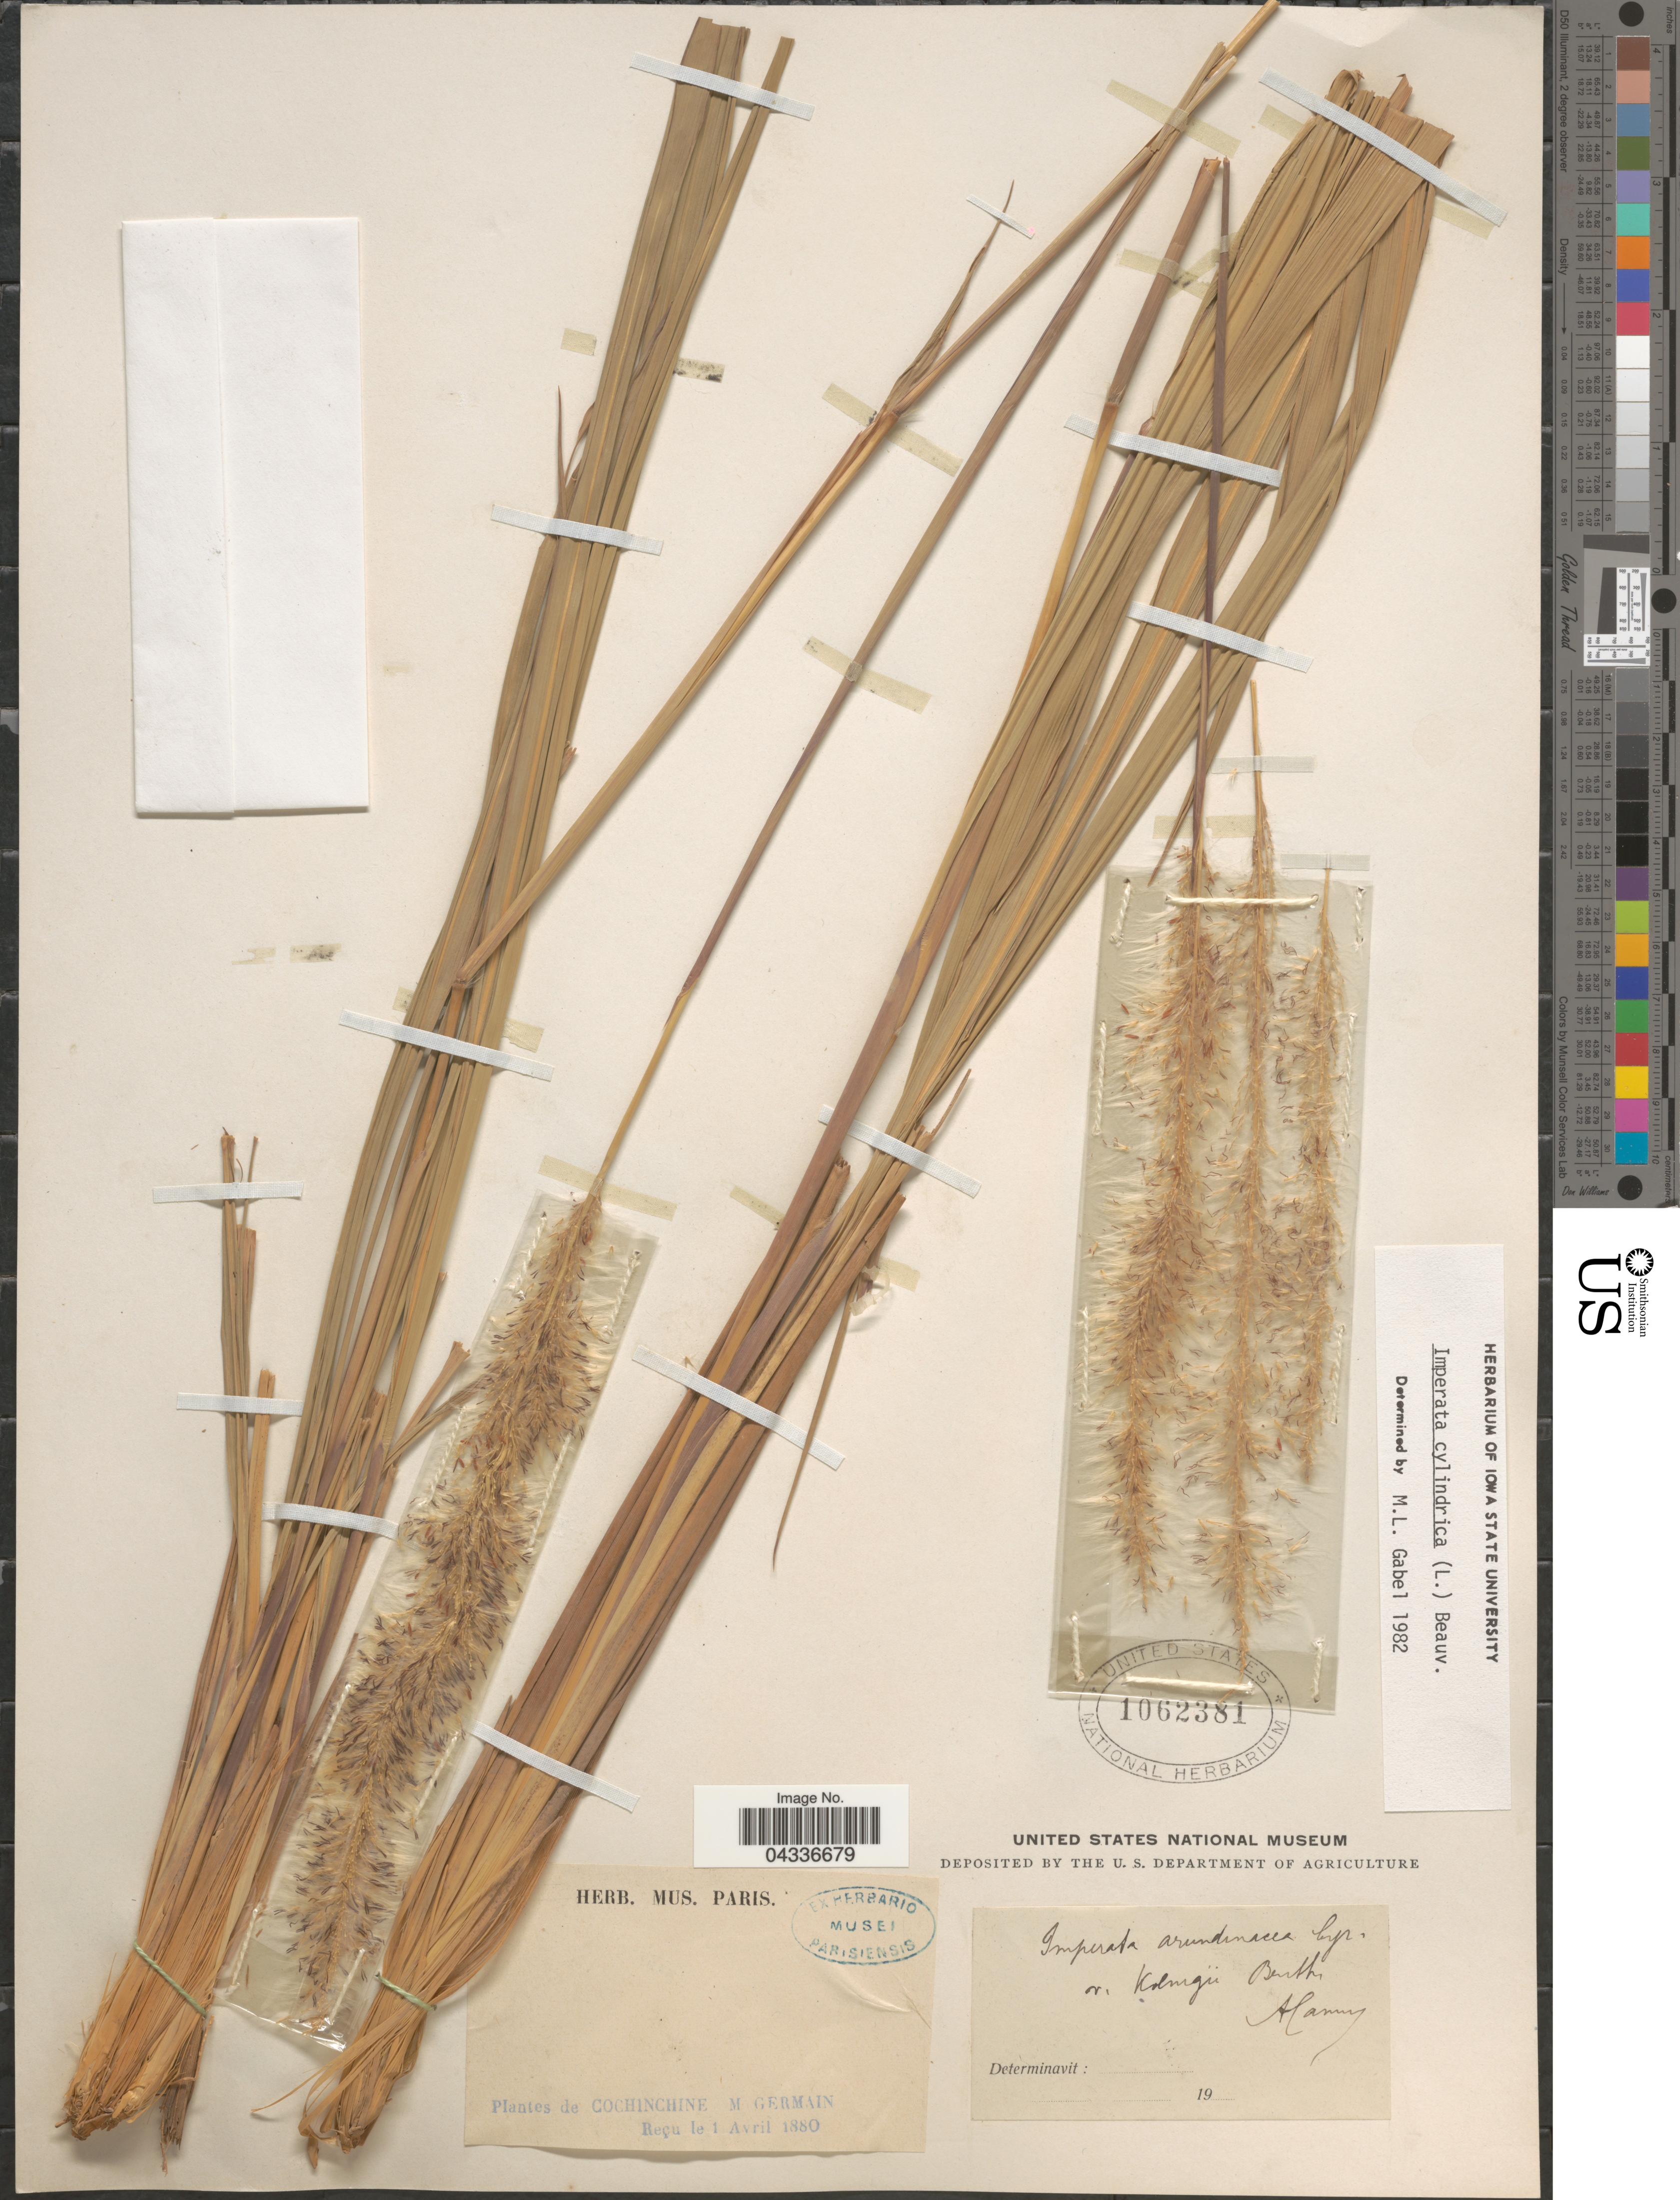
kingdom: Plantae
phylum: Tracheophyta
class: Liliopsida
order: Poales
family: Poaceae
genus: Imperata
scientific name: Imperata cylindrica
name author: (L.) P. Beauv.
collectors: M. Germain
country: Vietnam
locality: Cochinchine.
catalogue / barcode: US 1062381